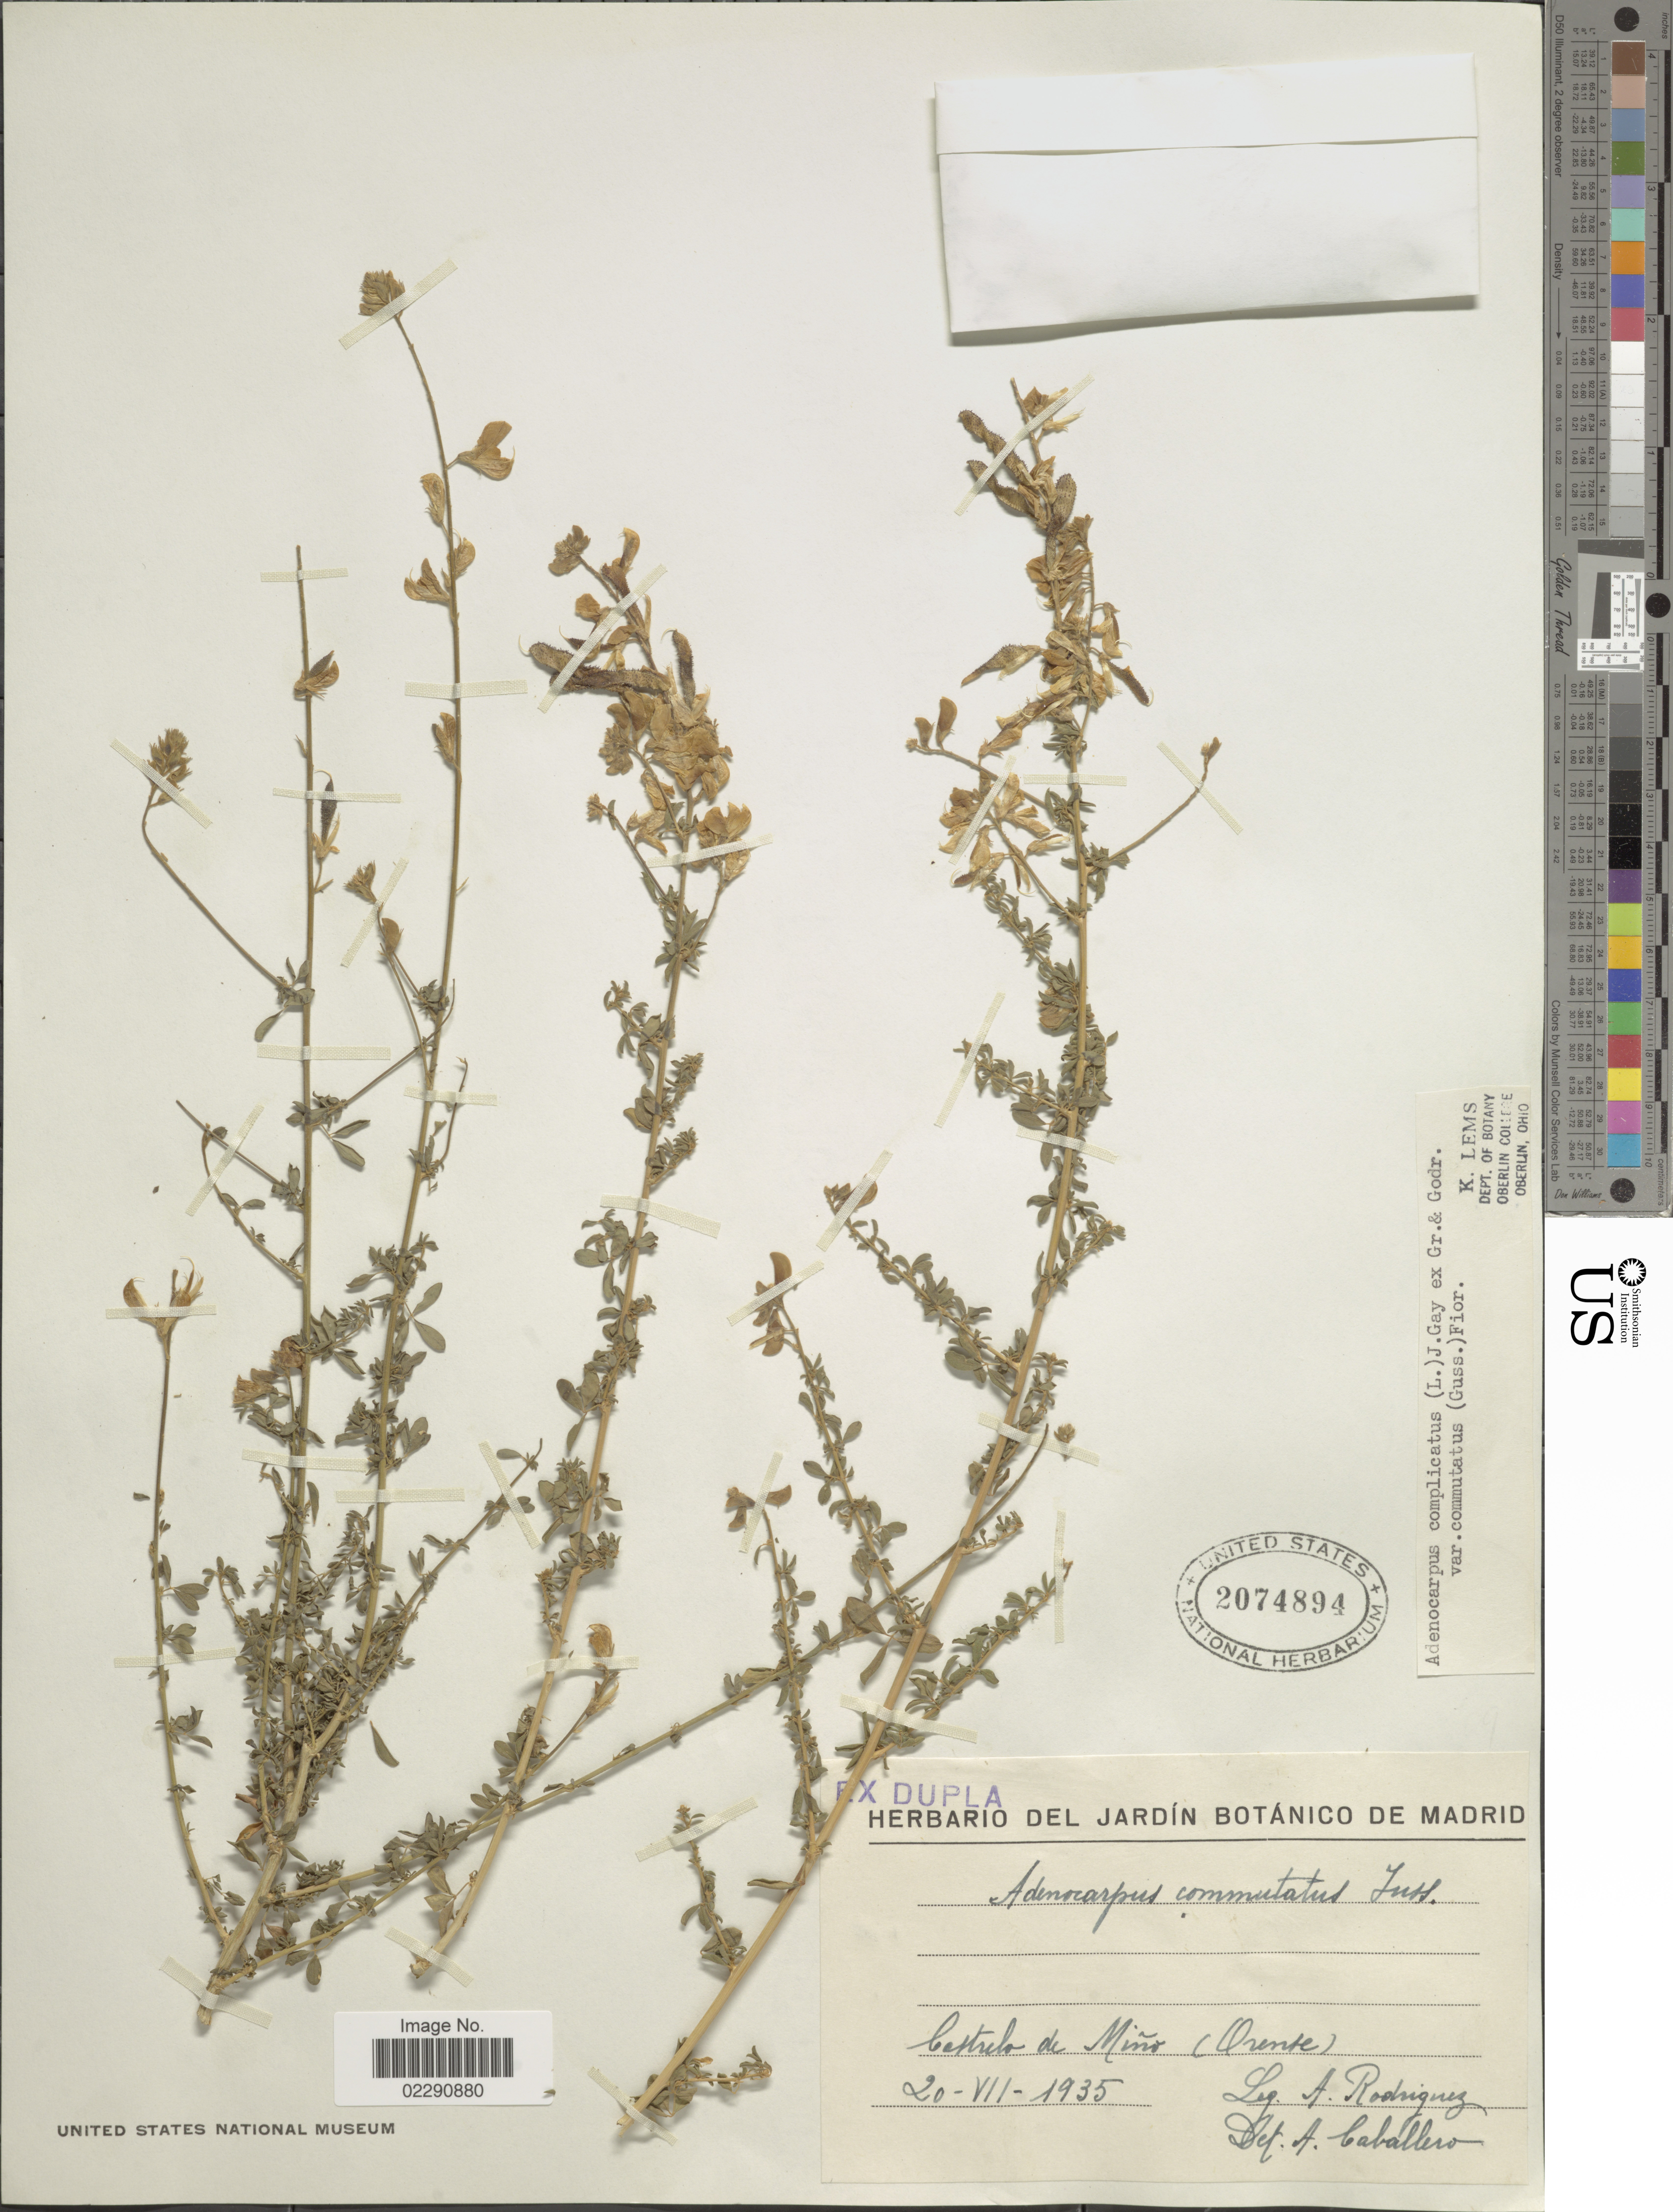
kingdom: Plantae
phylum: Tracheophyta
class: Magnoliopsida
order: Fabales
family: Fabaceae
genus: Adenocarpus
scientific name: Adenocarpus complicatus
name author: J. Gay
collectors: A. Rodriguez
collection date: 1935-07-20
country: Spain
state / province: Galicia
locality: Castrelo de Mino (Orente)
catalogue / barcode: US 2074894